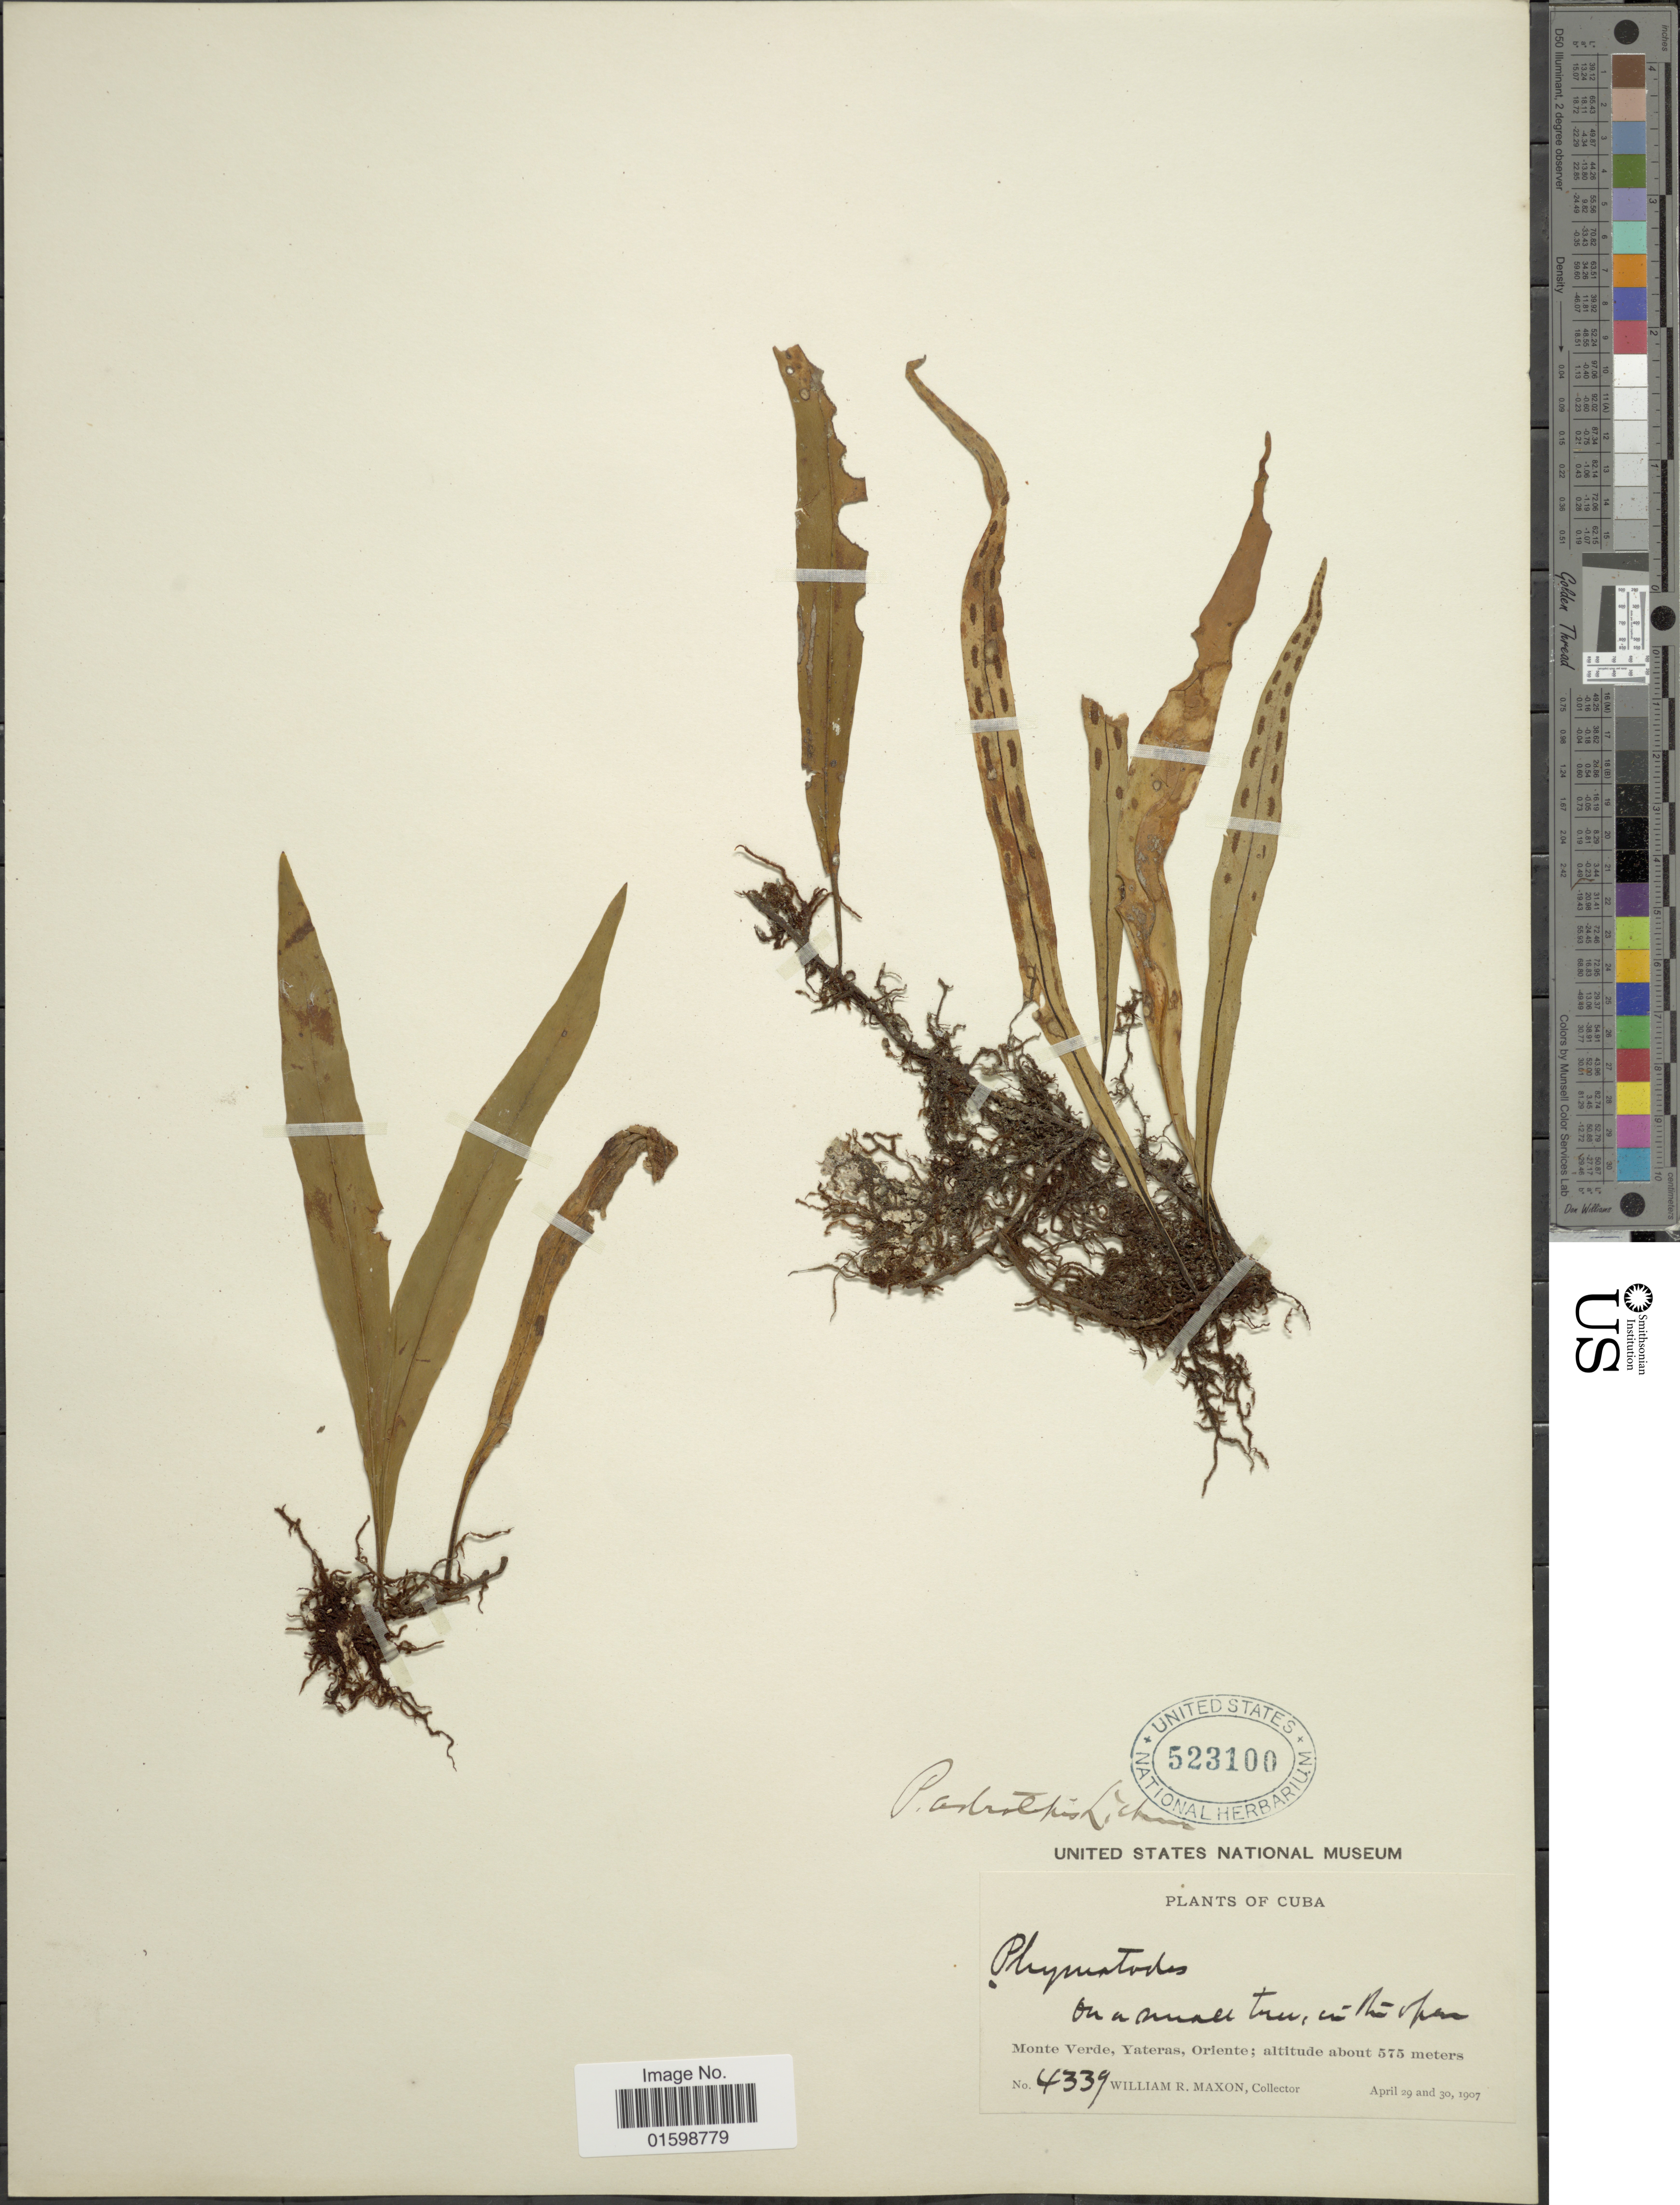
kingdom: Plantae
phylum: Tracheophyta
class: Polypodiopsida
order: Polypodiales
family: Polypodiaceae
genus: Pleopeltis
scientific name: Pleopeltis astrolepis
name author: (Liebm.) E. Fourn.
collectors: W. R. Maxon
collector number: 4339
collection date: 1907-04-29/1907-04-30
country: Cuba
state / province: Oriente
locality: On a small tree in the open. Monte Verde, Yateras.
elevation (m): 575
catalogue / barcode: US 523100